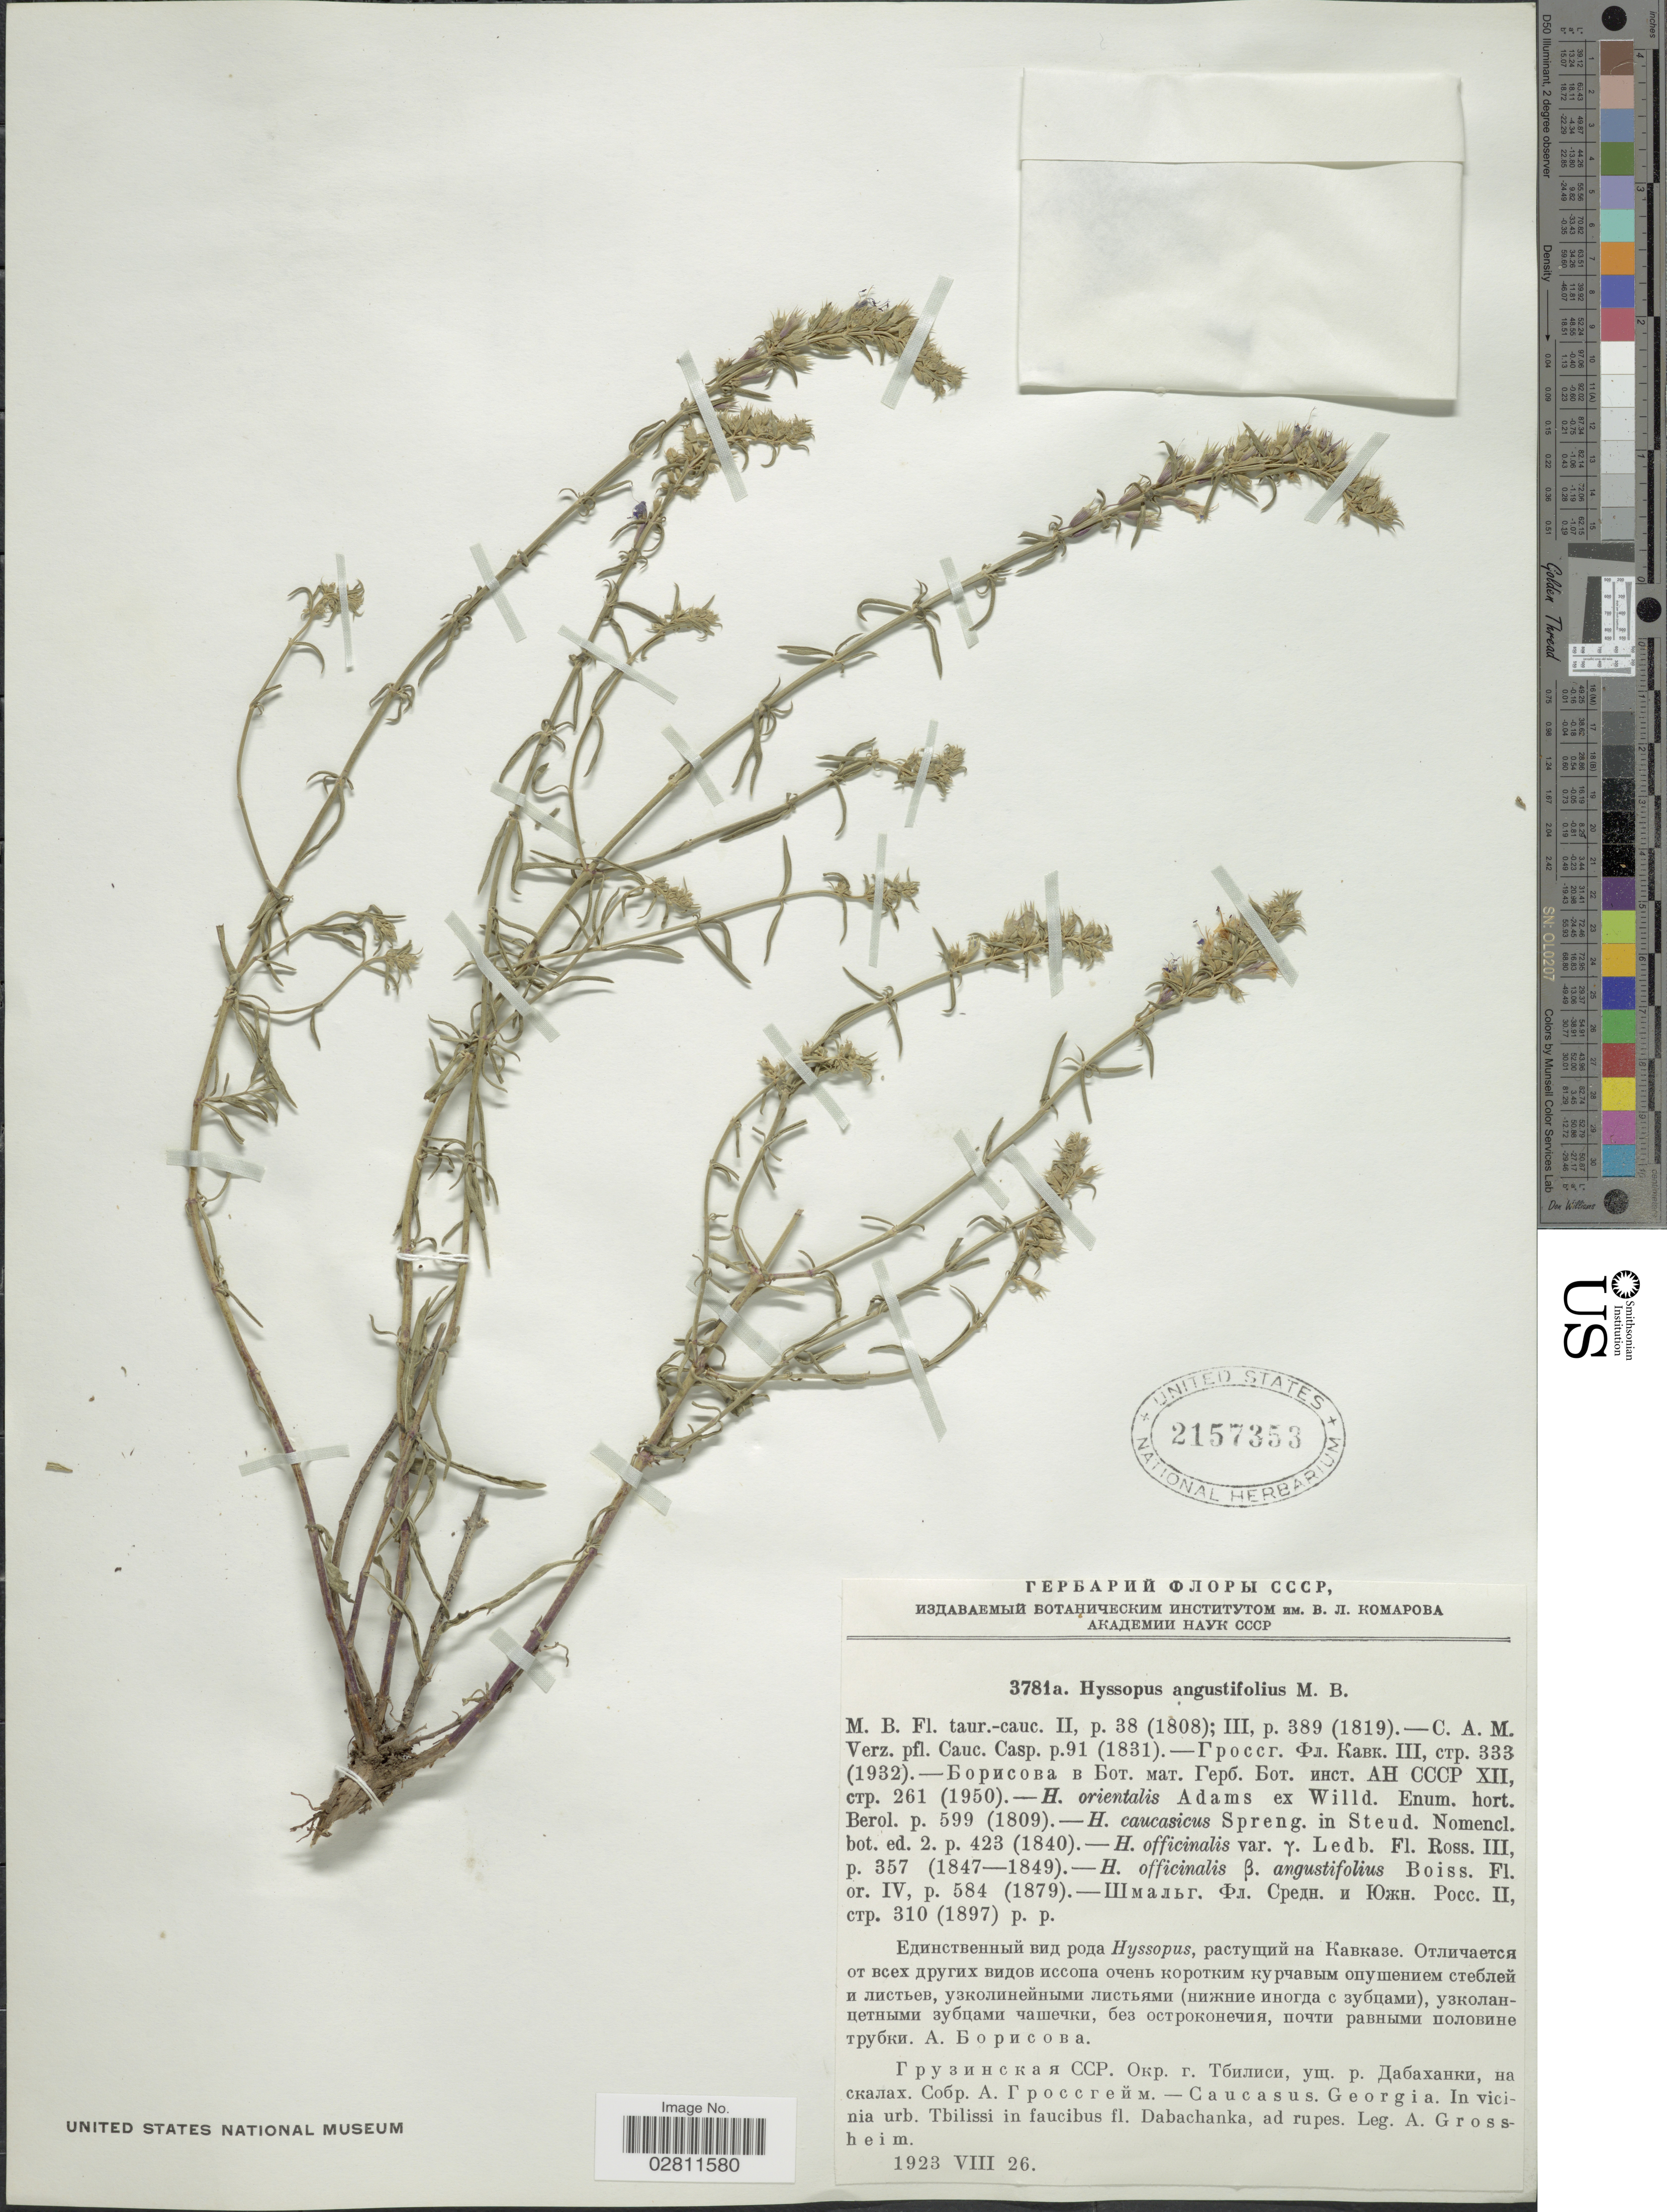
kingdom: Plantae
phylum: Tracheophyta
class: Magnoliopsida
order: Lamiales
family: Lamiaceae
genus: Hyssopus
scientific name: Hyssopus angustifolius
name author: M. Bieb.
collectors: A. Grossheim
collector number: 3781a.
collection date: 1923-08-26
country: Georgia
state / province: Tbilisi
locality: Caucasus. Georgia. In vicinia urb. Tbilissi in faucibus fl. Dabachanka, ad rupes.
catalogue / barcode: US 2157353